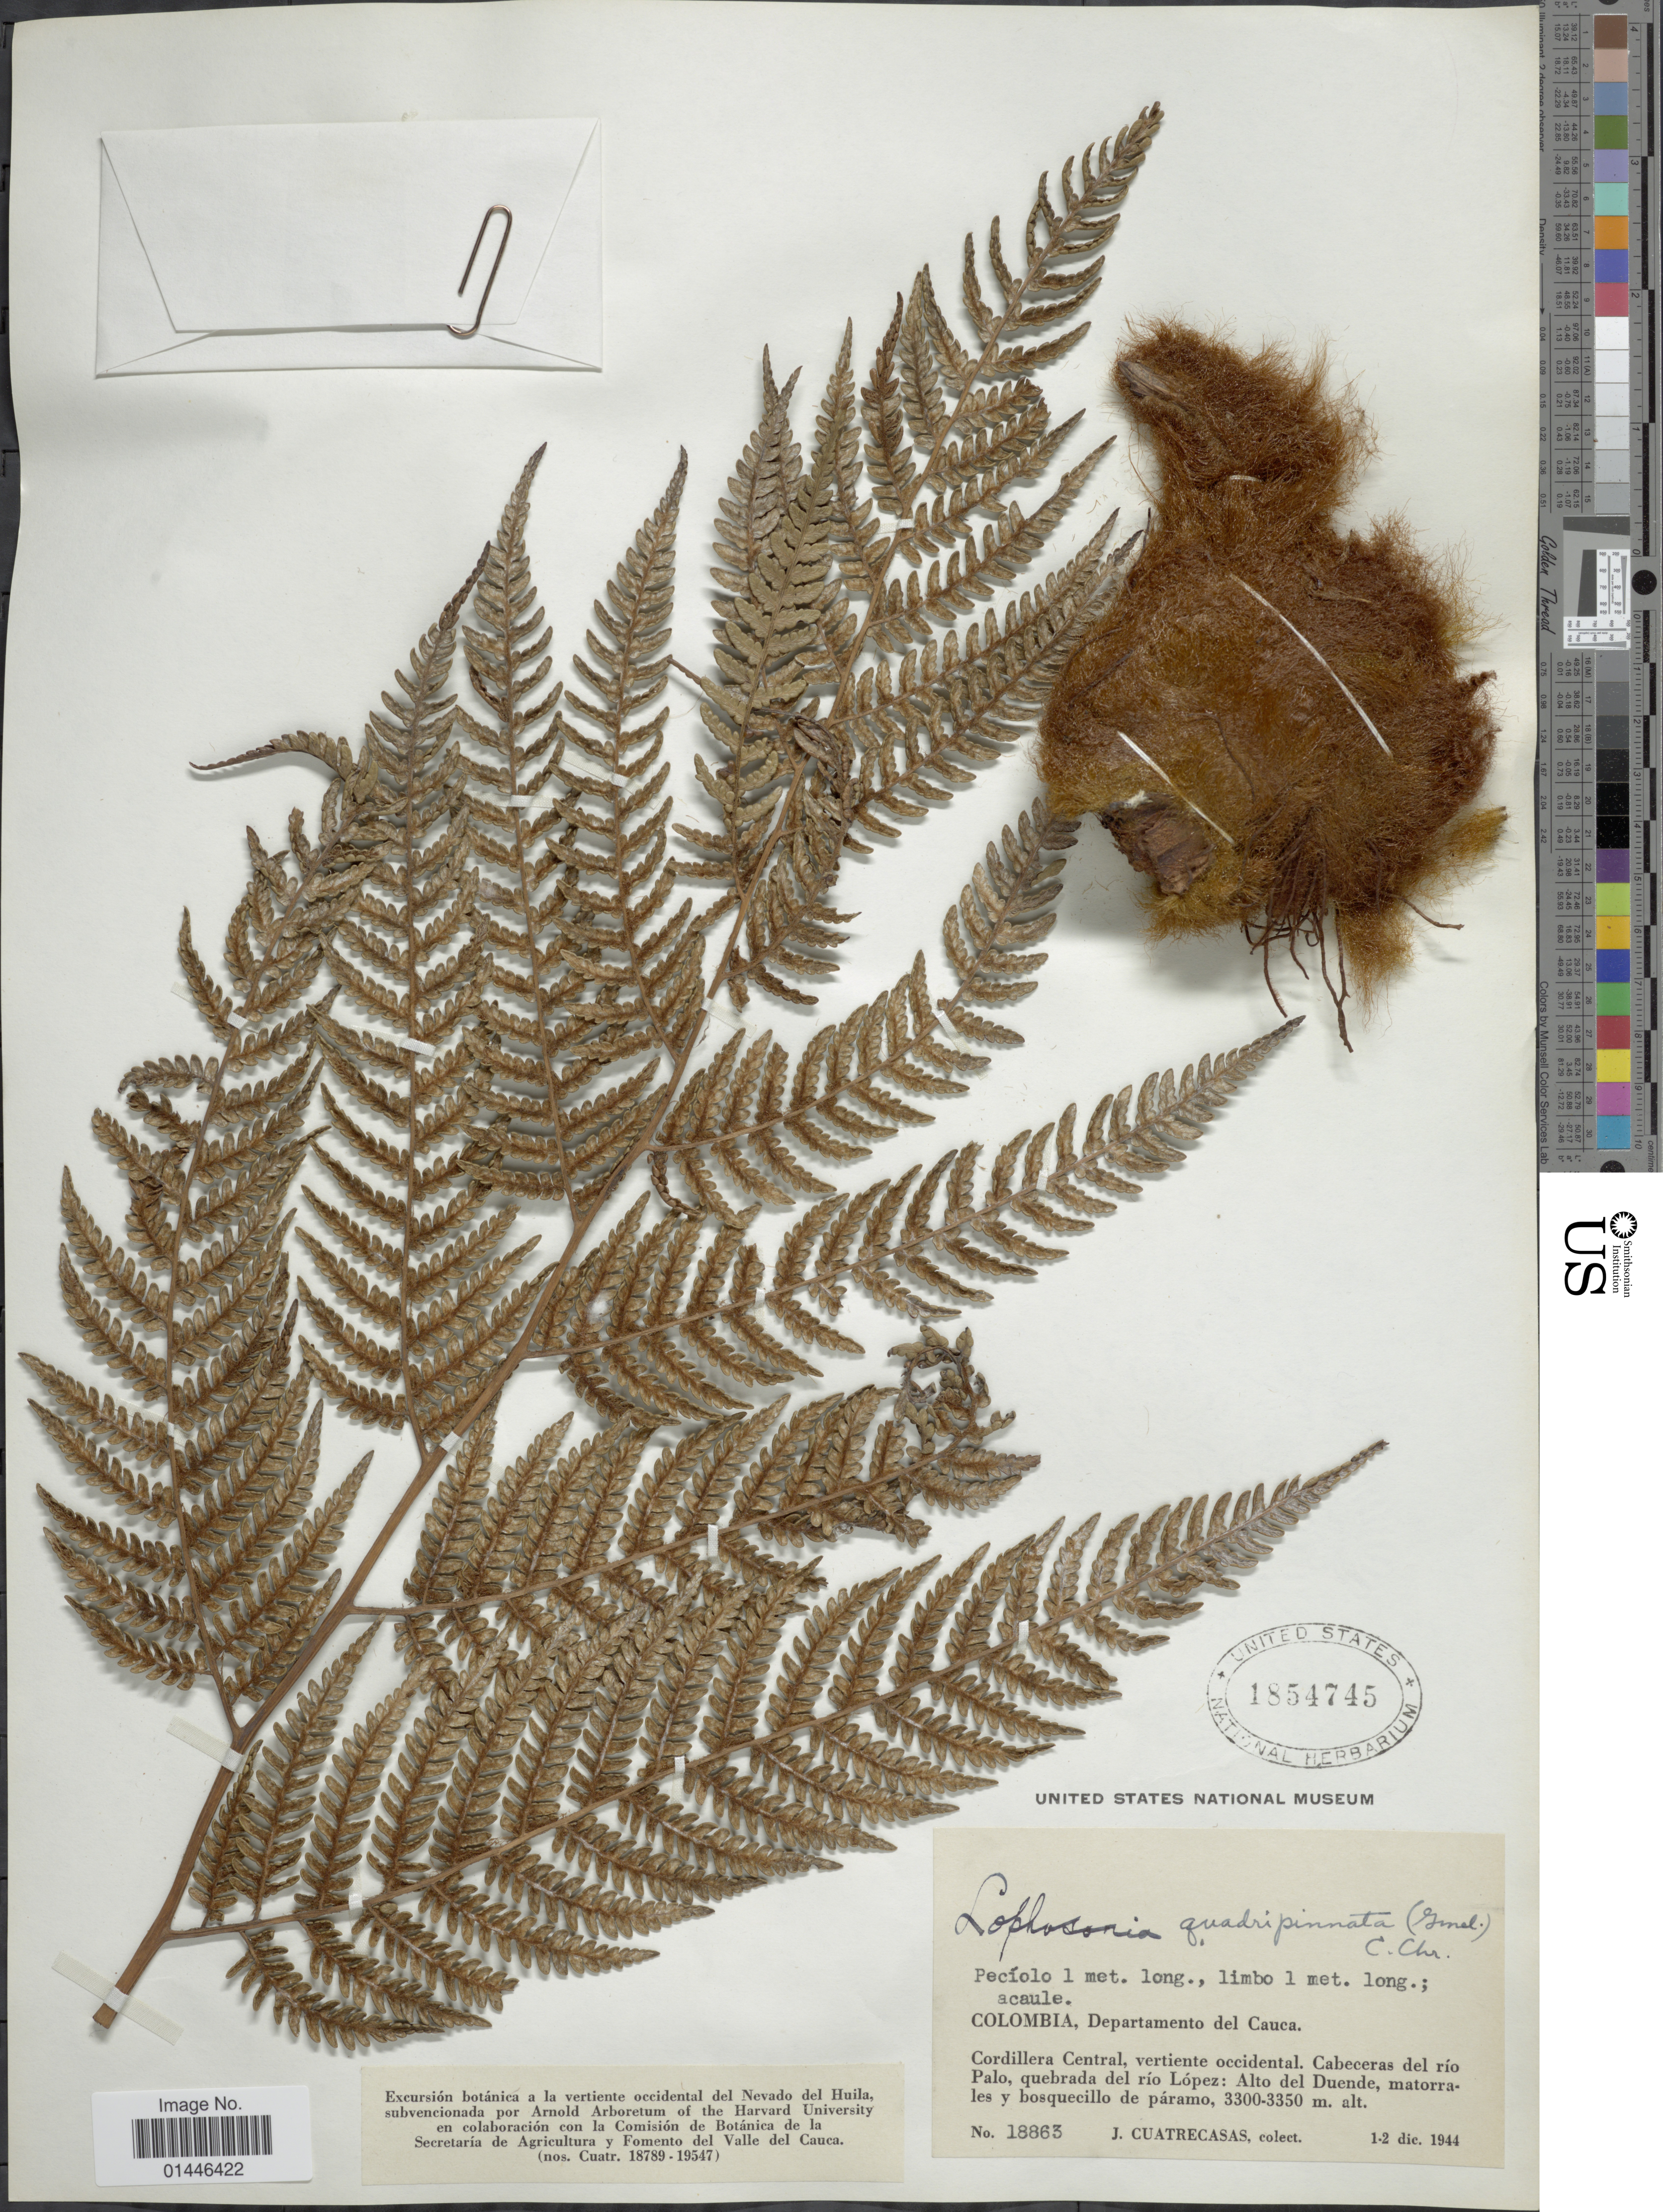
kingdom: Plantae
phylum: Tracheophyta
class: Polypodiopsida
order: Cyatheales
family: Dicksoniaceae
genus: Lophosoria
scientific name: Lophosoria quadripinnata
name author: (J.F. Gmel.) C. Chr.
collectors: J. Cuatrecasas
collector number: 18863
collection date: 1944-12-01/1944-12-02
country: Colombia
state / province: Cauca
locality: Cordillera Central, vertiente occidental. Cabeceras del río Palo, quebrada del río López: Alto del Duende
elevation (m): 3300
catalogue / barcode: US 1854745